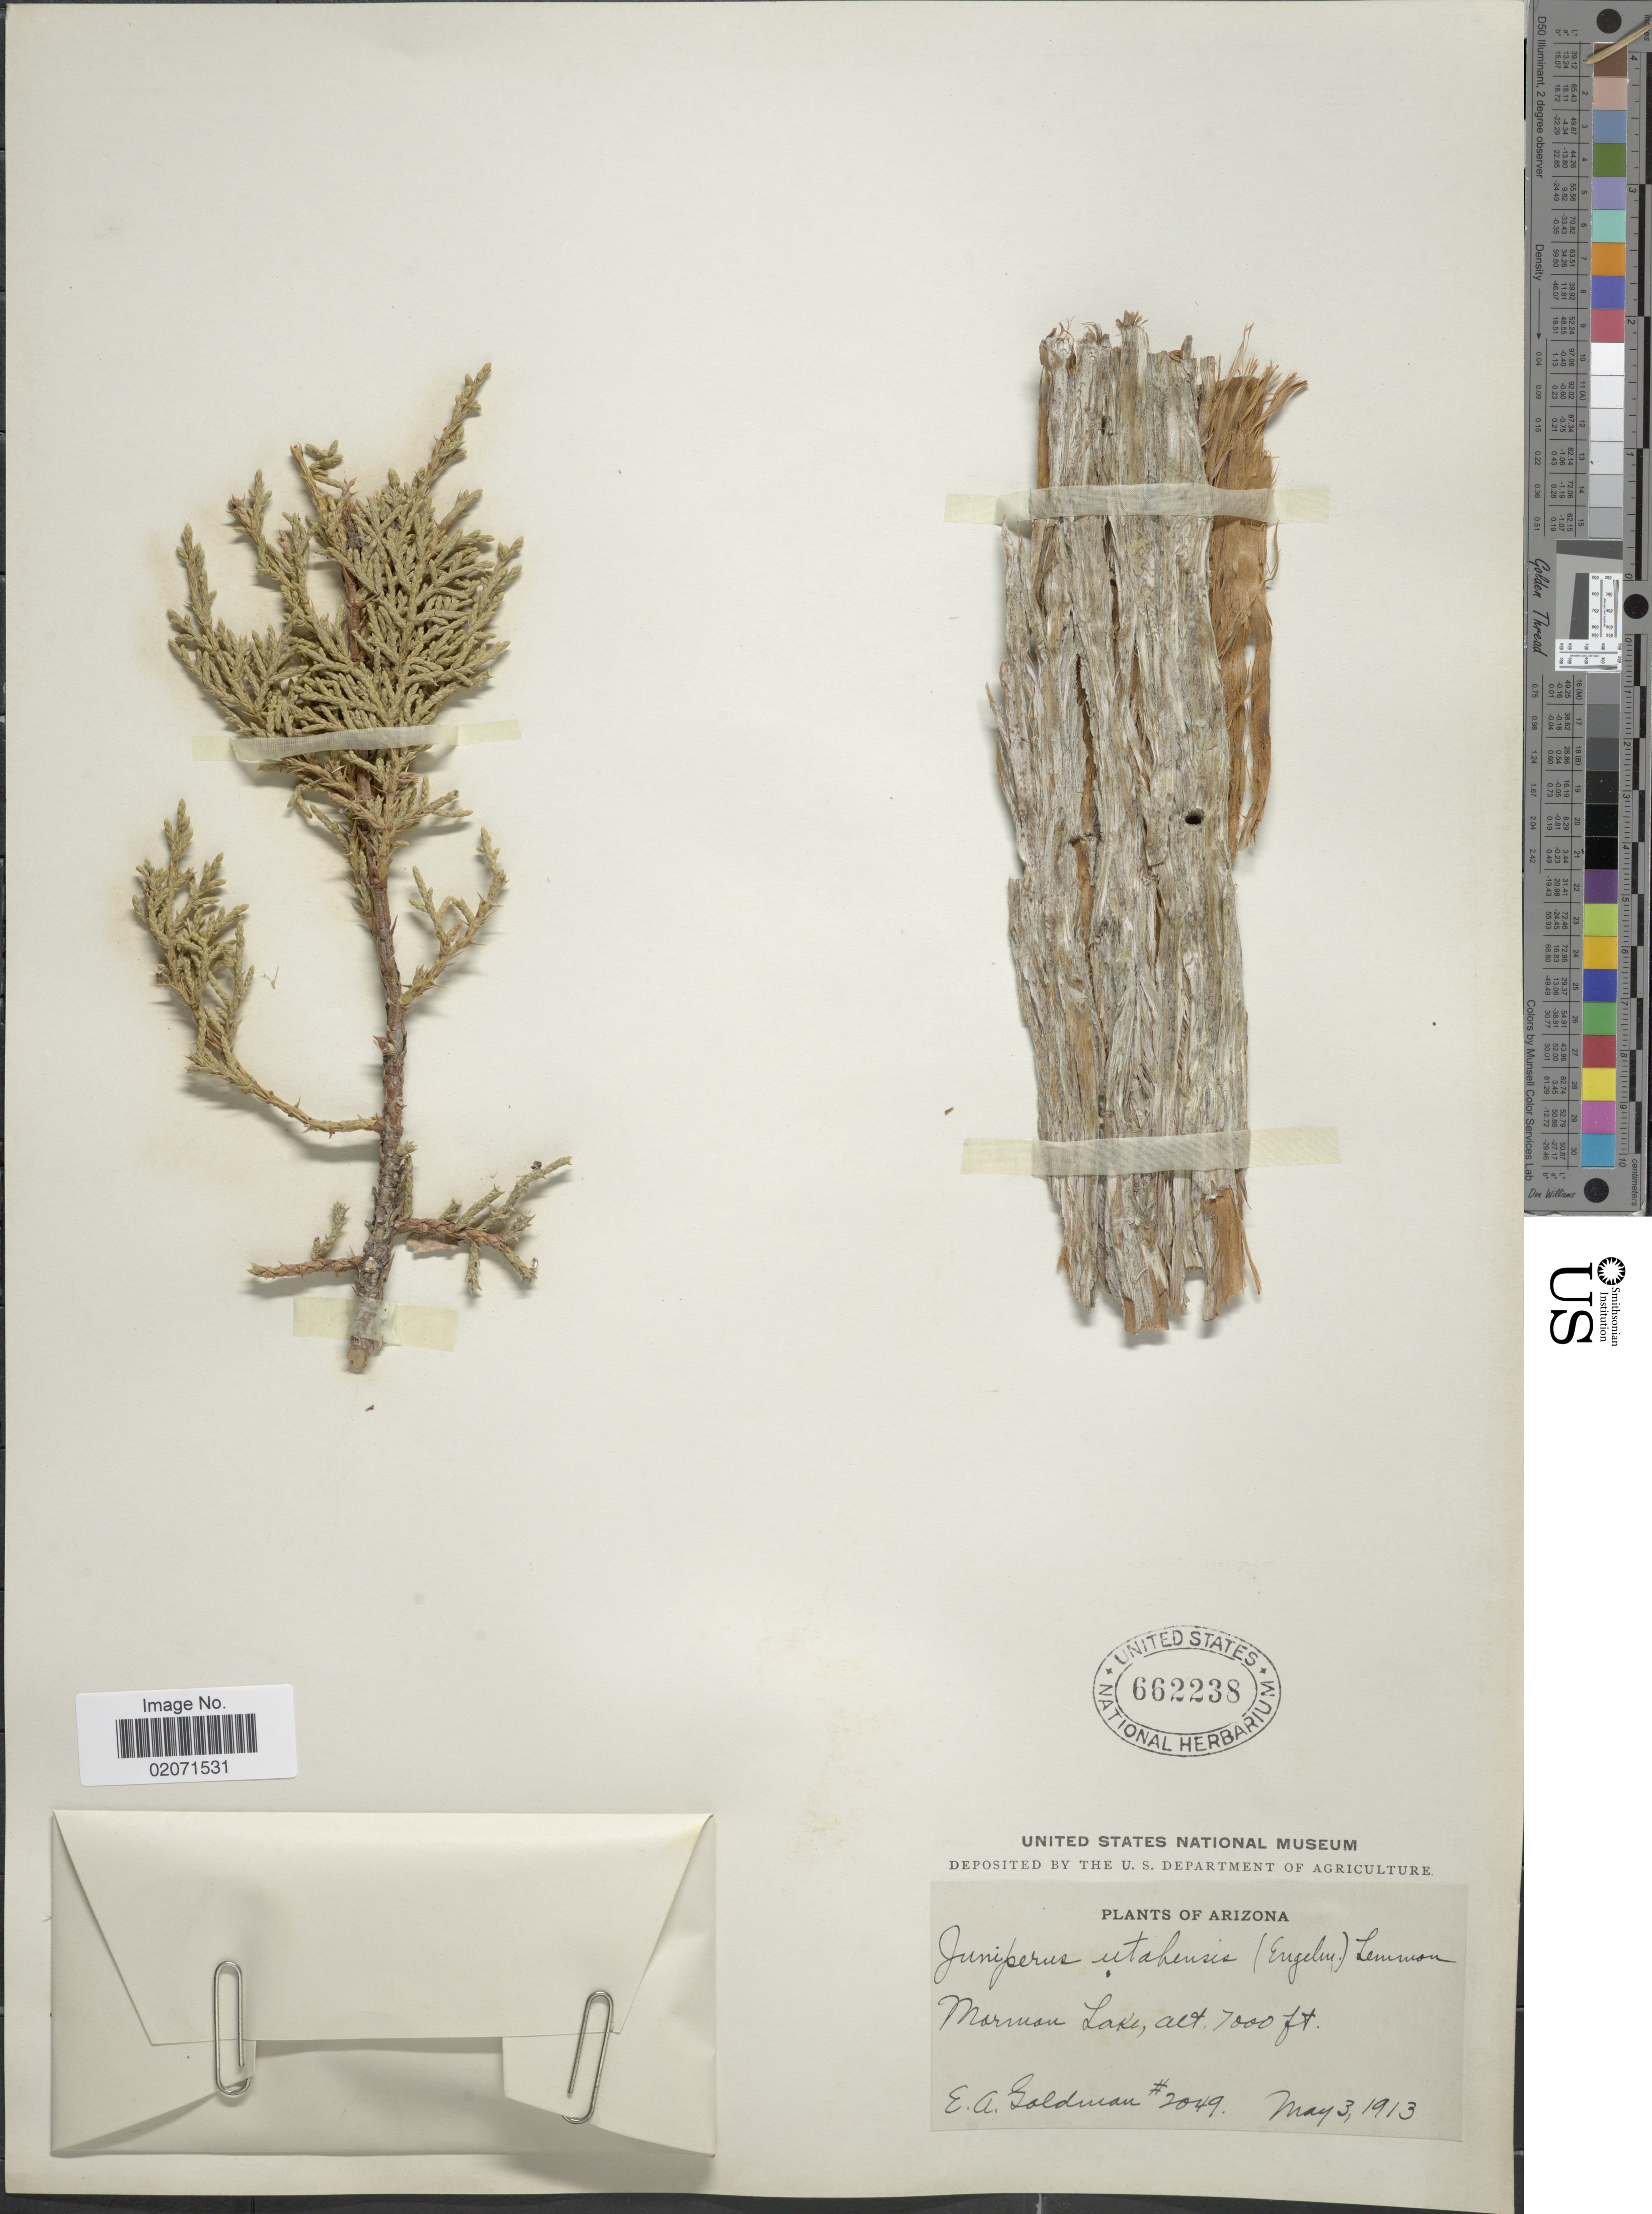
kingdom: Plantae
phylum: Tracheophyta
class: Pinopsida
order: Pinales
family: Cupressaceae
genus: Juniperus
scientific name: Juniperus osteosperma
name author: (Torr.) Little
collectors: E. A. Goldman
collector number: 2049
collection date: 1913-05-03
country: United States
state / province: Arizona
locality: Mormon Lake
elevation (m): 2134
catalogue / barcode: US 662238